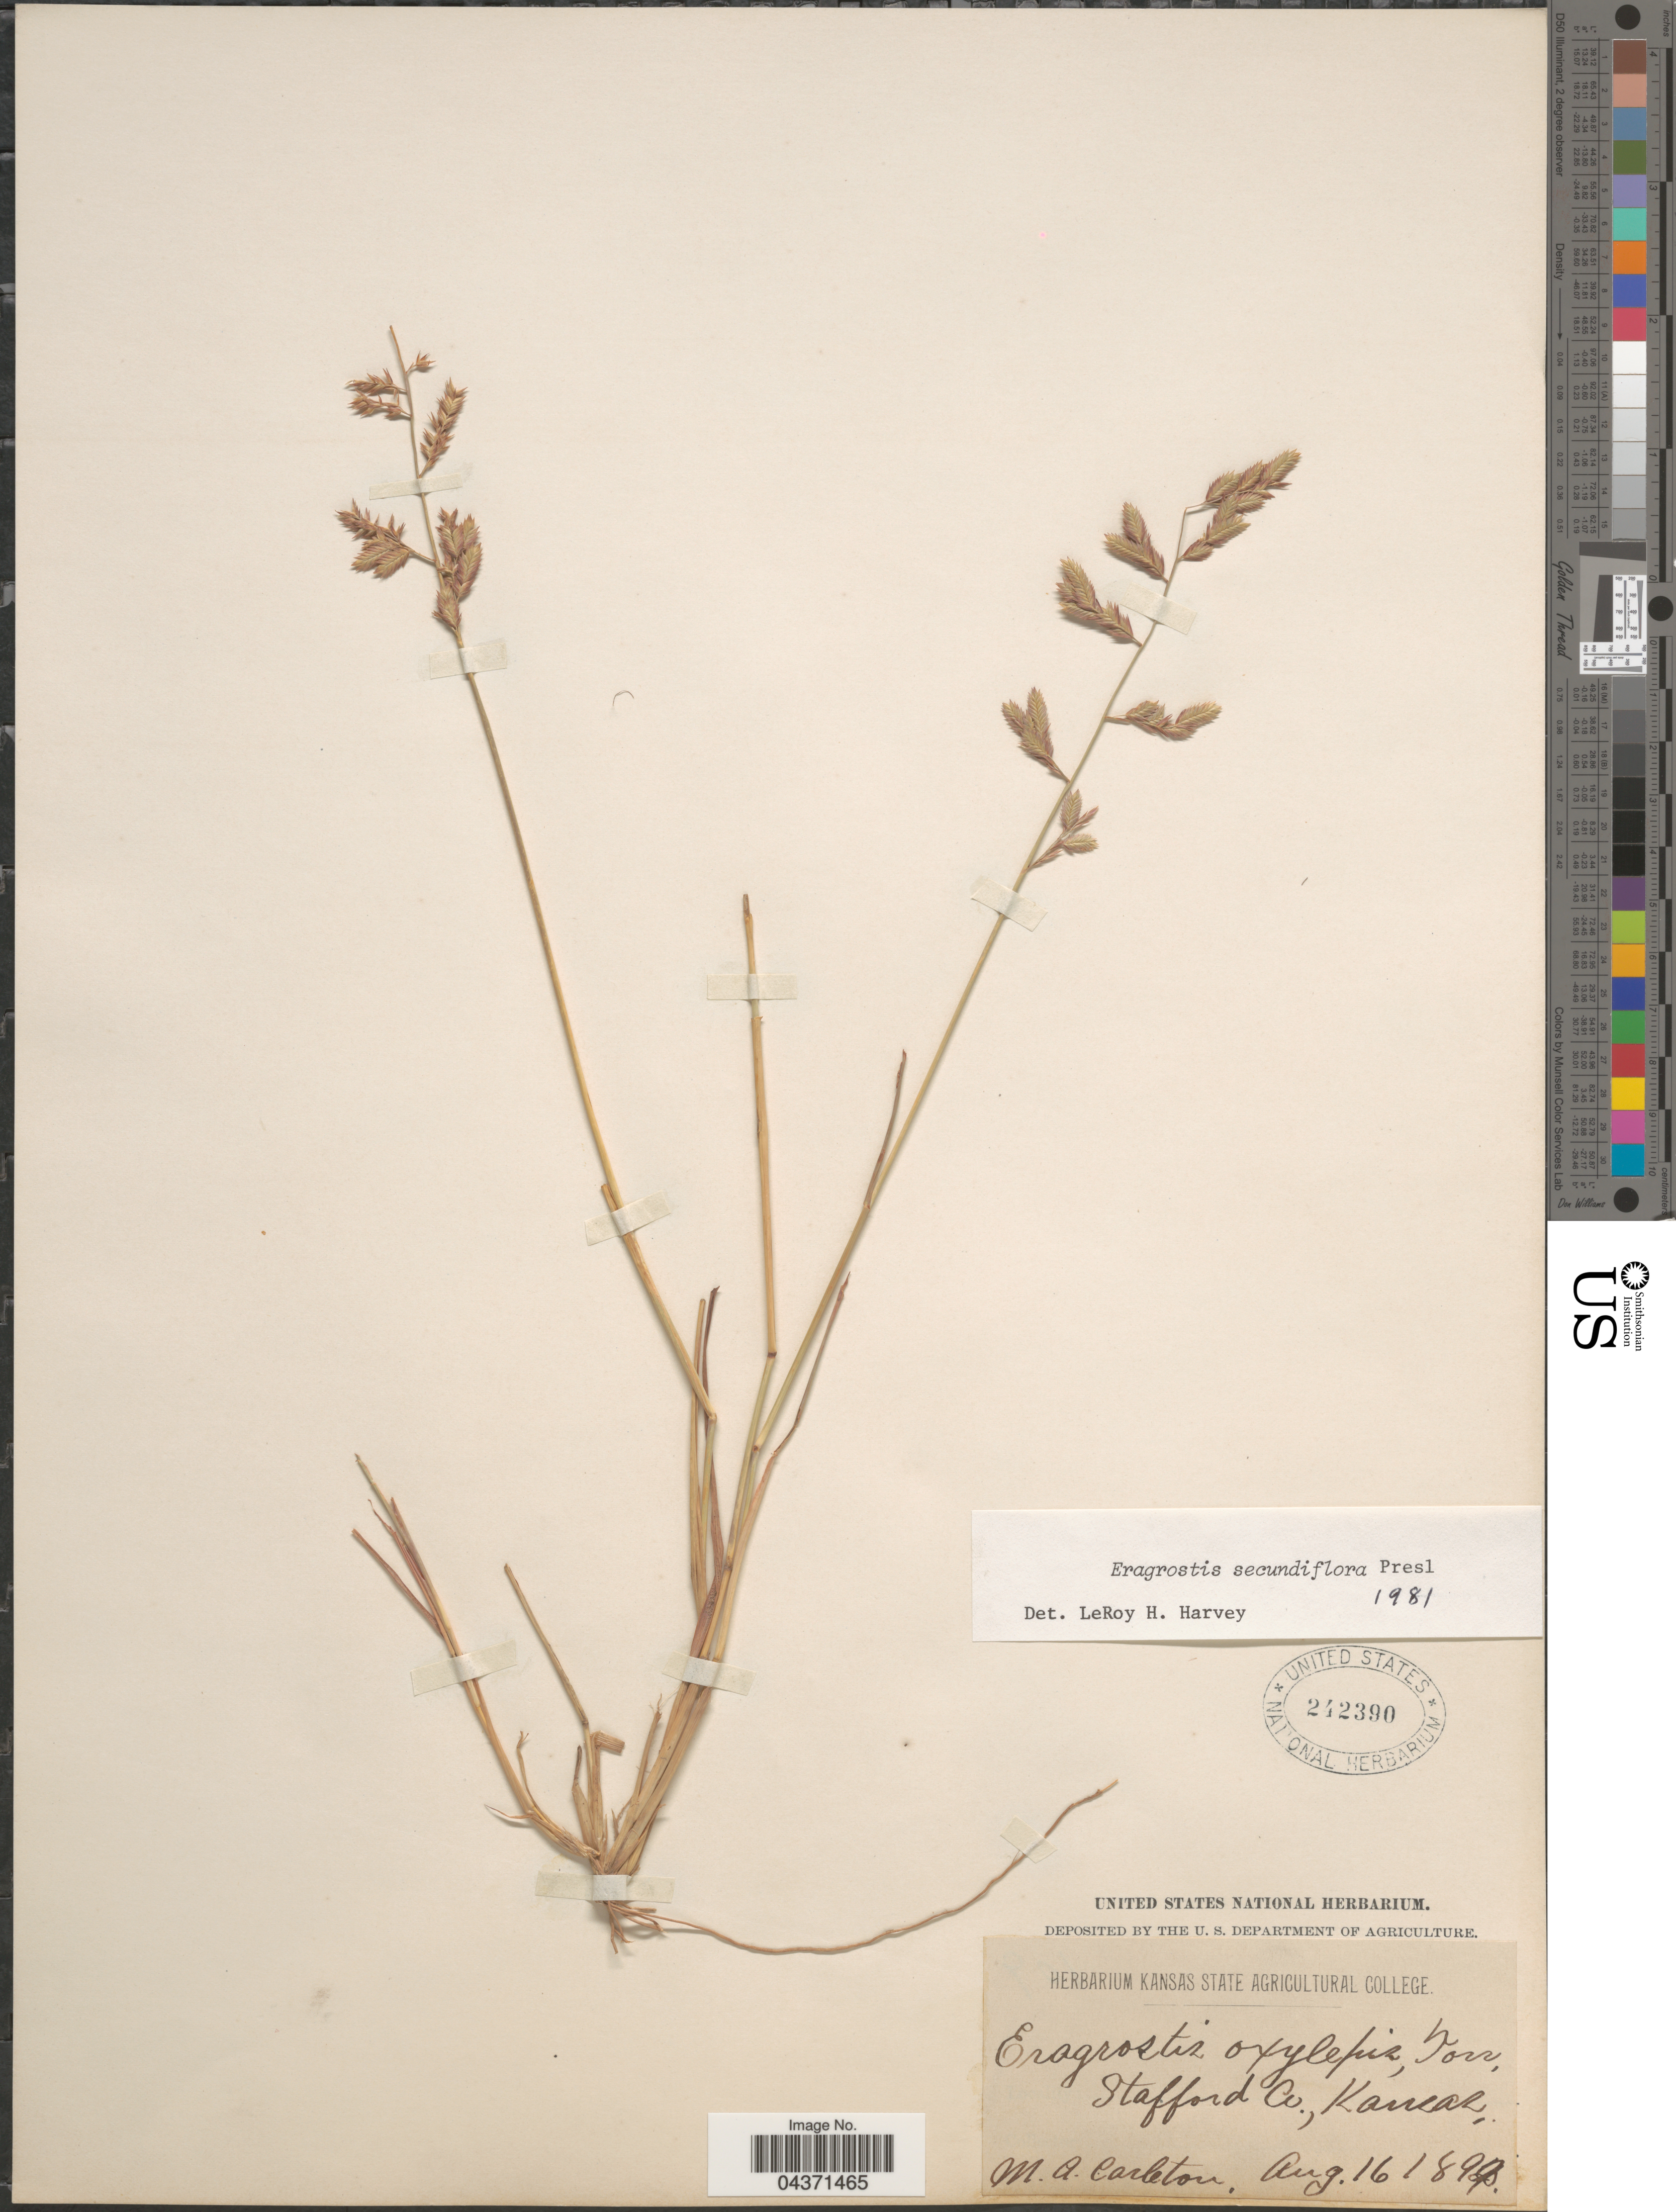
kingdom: Plantae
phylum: Tracheophyta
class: Liliopsida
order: Poales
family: Poaceae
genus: Eragrostis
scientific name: Eragrostis secundiflora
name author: J. Presl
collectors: M. A. Carleton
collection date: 1899-08-16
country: United States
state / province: Kansas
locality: Stafford Co.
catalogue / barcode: US 242390